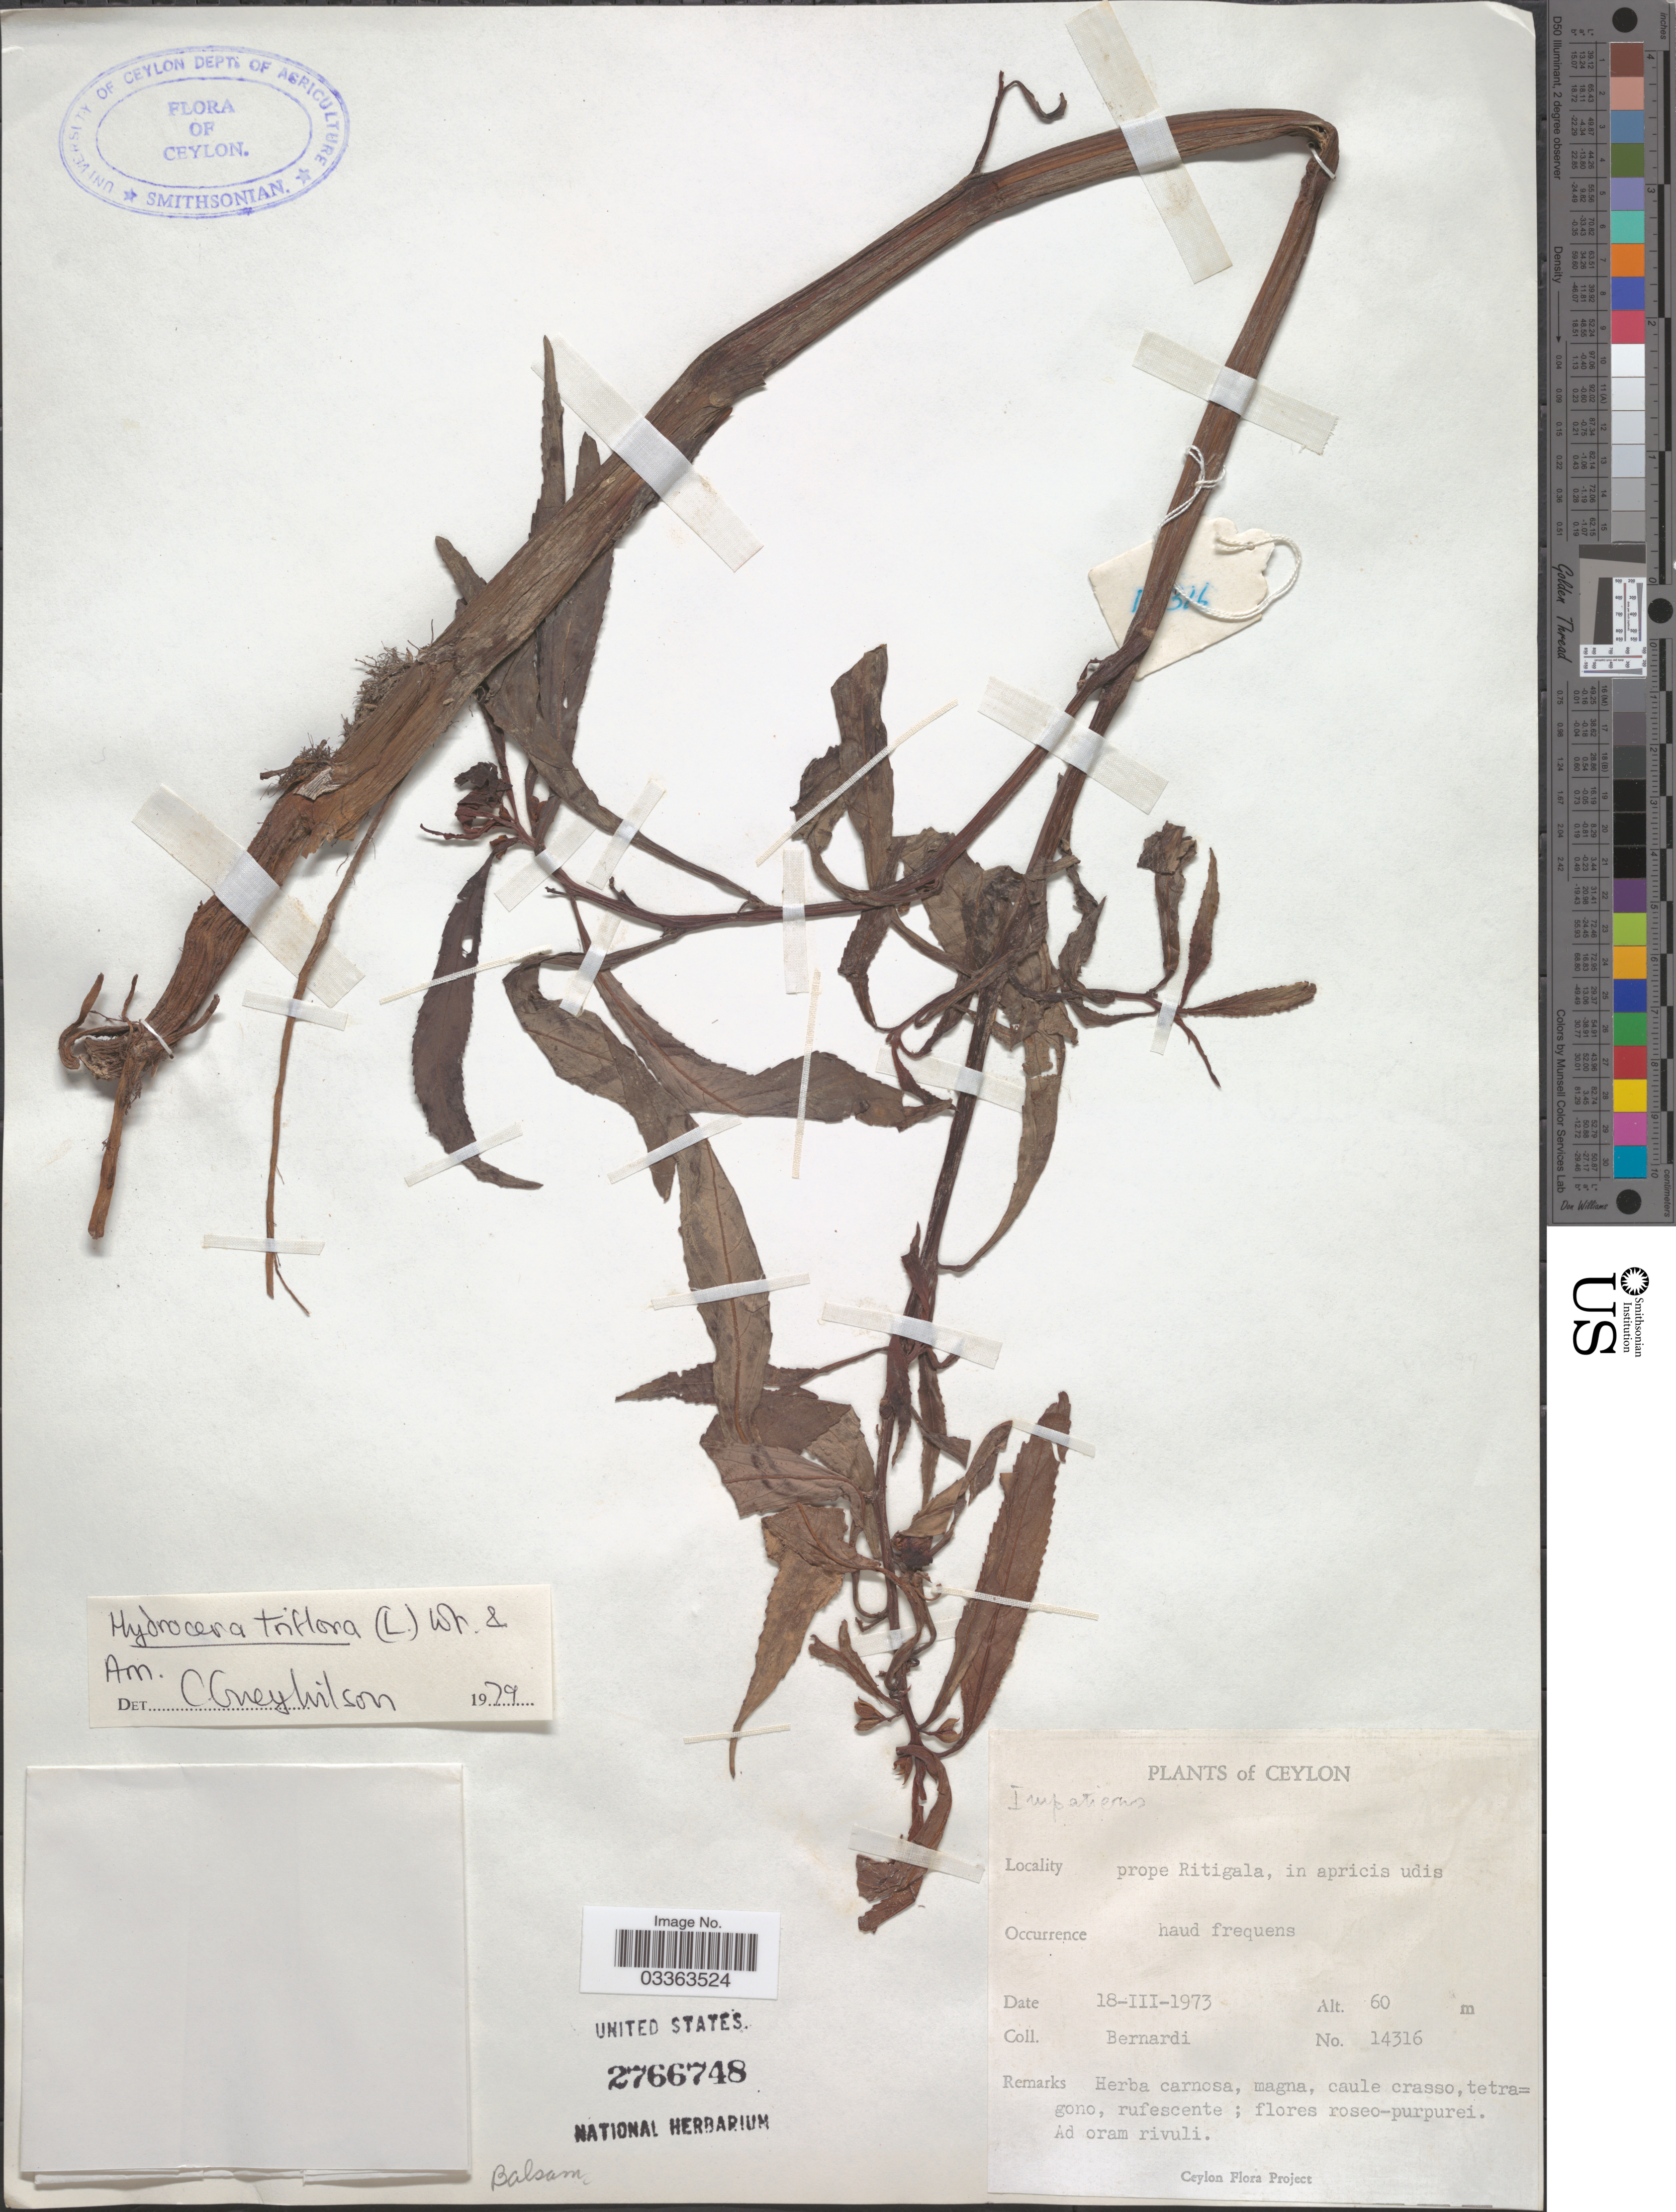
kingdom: Plantae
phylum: Tracheophyta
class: Magnoliopsida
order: Ericales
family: Balsaminaceae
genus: Hydrocera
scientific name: Hydrocera triflora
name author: (L.) Wight & Arn.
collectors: Bernardi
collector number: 14316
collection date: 1973-03-18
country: Sri Lanka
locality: Ceylon, prope Ritigala.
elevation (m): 60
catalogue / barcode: US 2766748